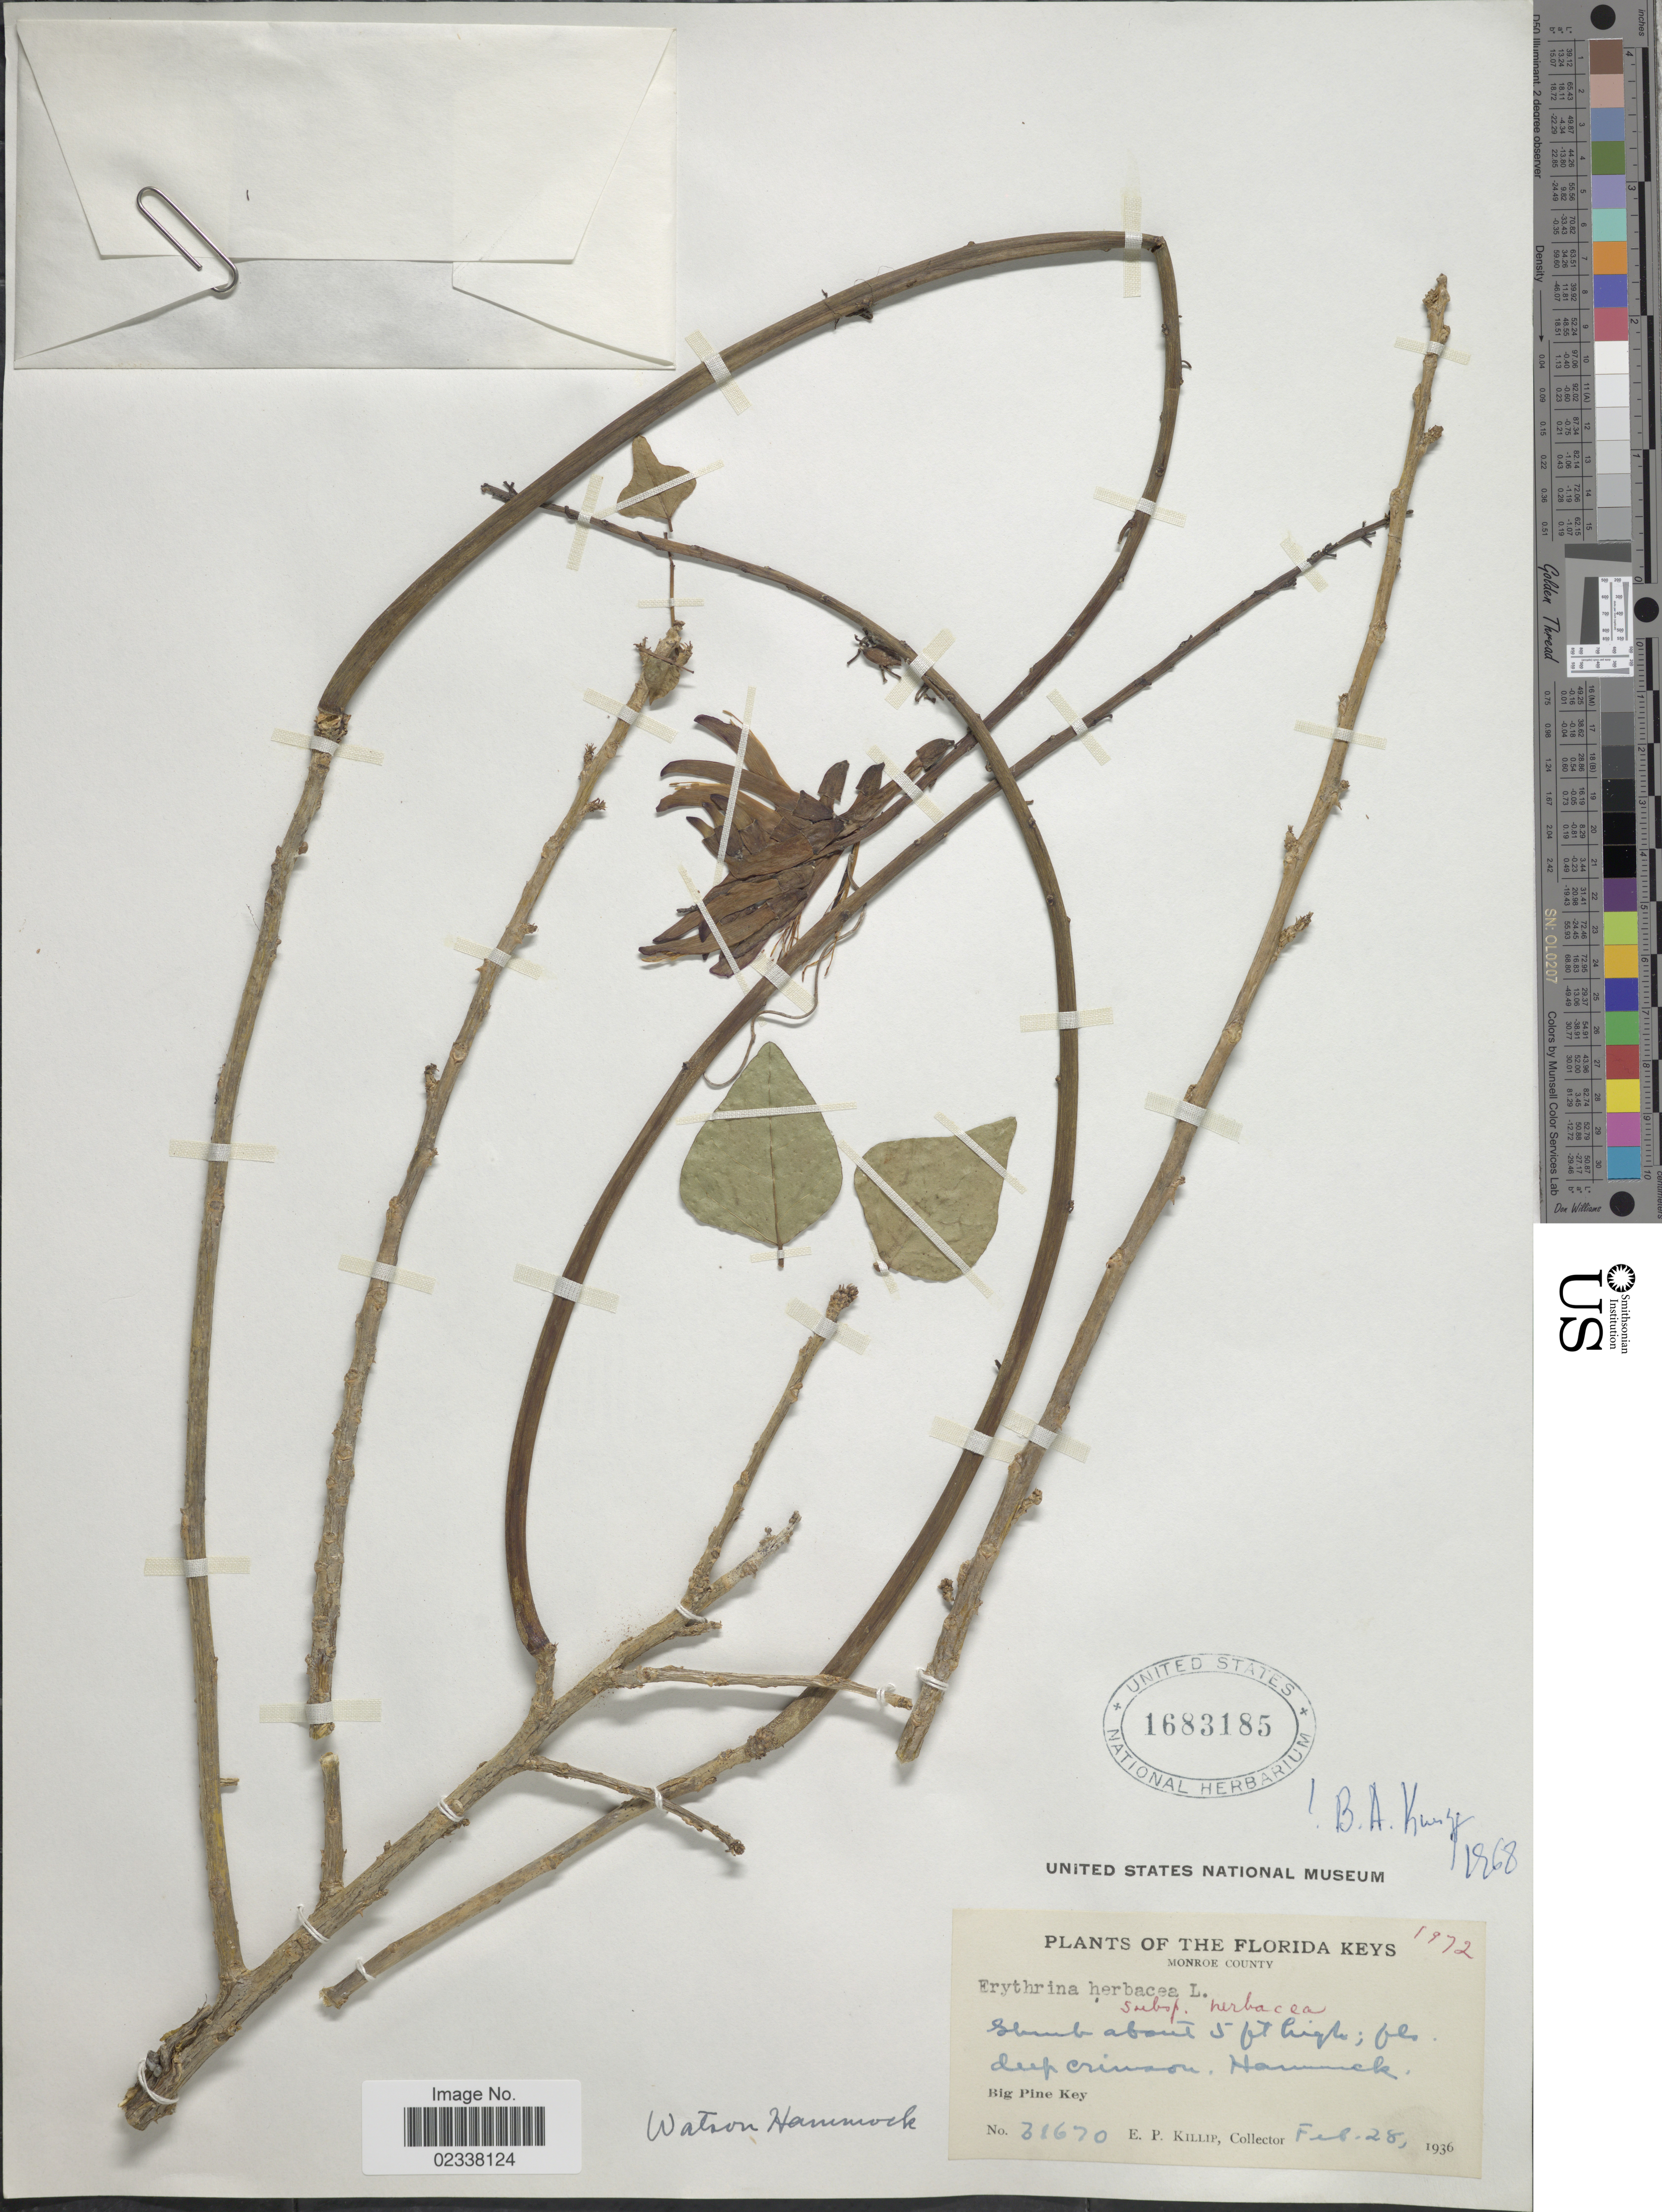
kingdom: Plantae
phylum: Tracheophyta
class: Magnoliopsida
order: Fabales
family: Fabaceae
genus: Erythrina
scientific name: Erythrina herbacea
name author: L.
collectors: E. P. Killip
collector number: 31670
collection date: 1936-02-28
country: United States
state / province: Florida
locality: Florida Keys. Monroe County. Hammock. Big Pine Key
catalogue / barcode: US 1683185